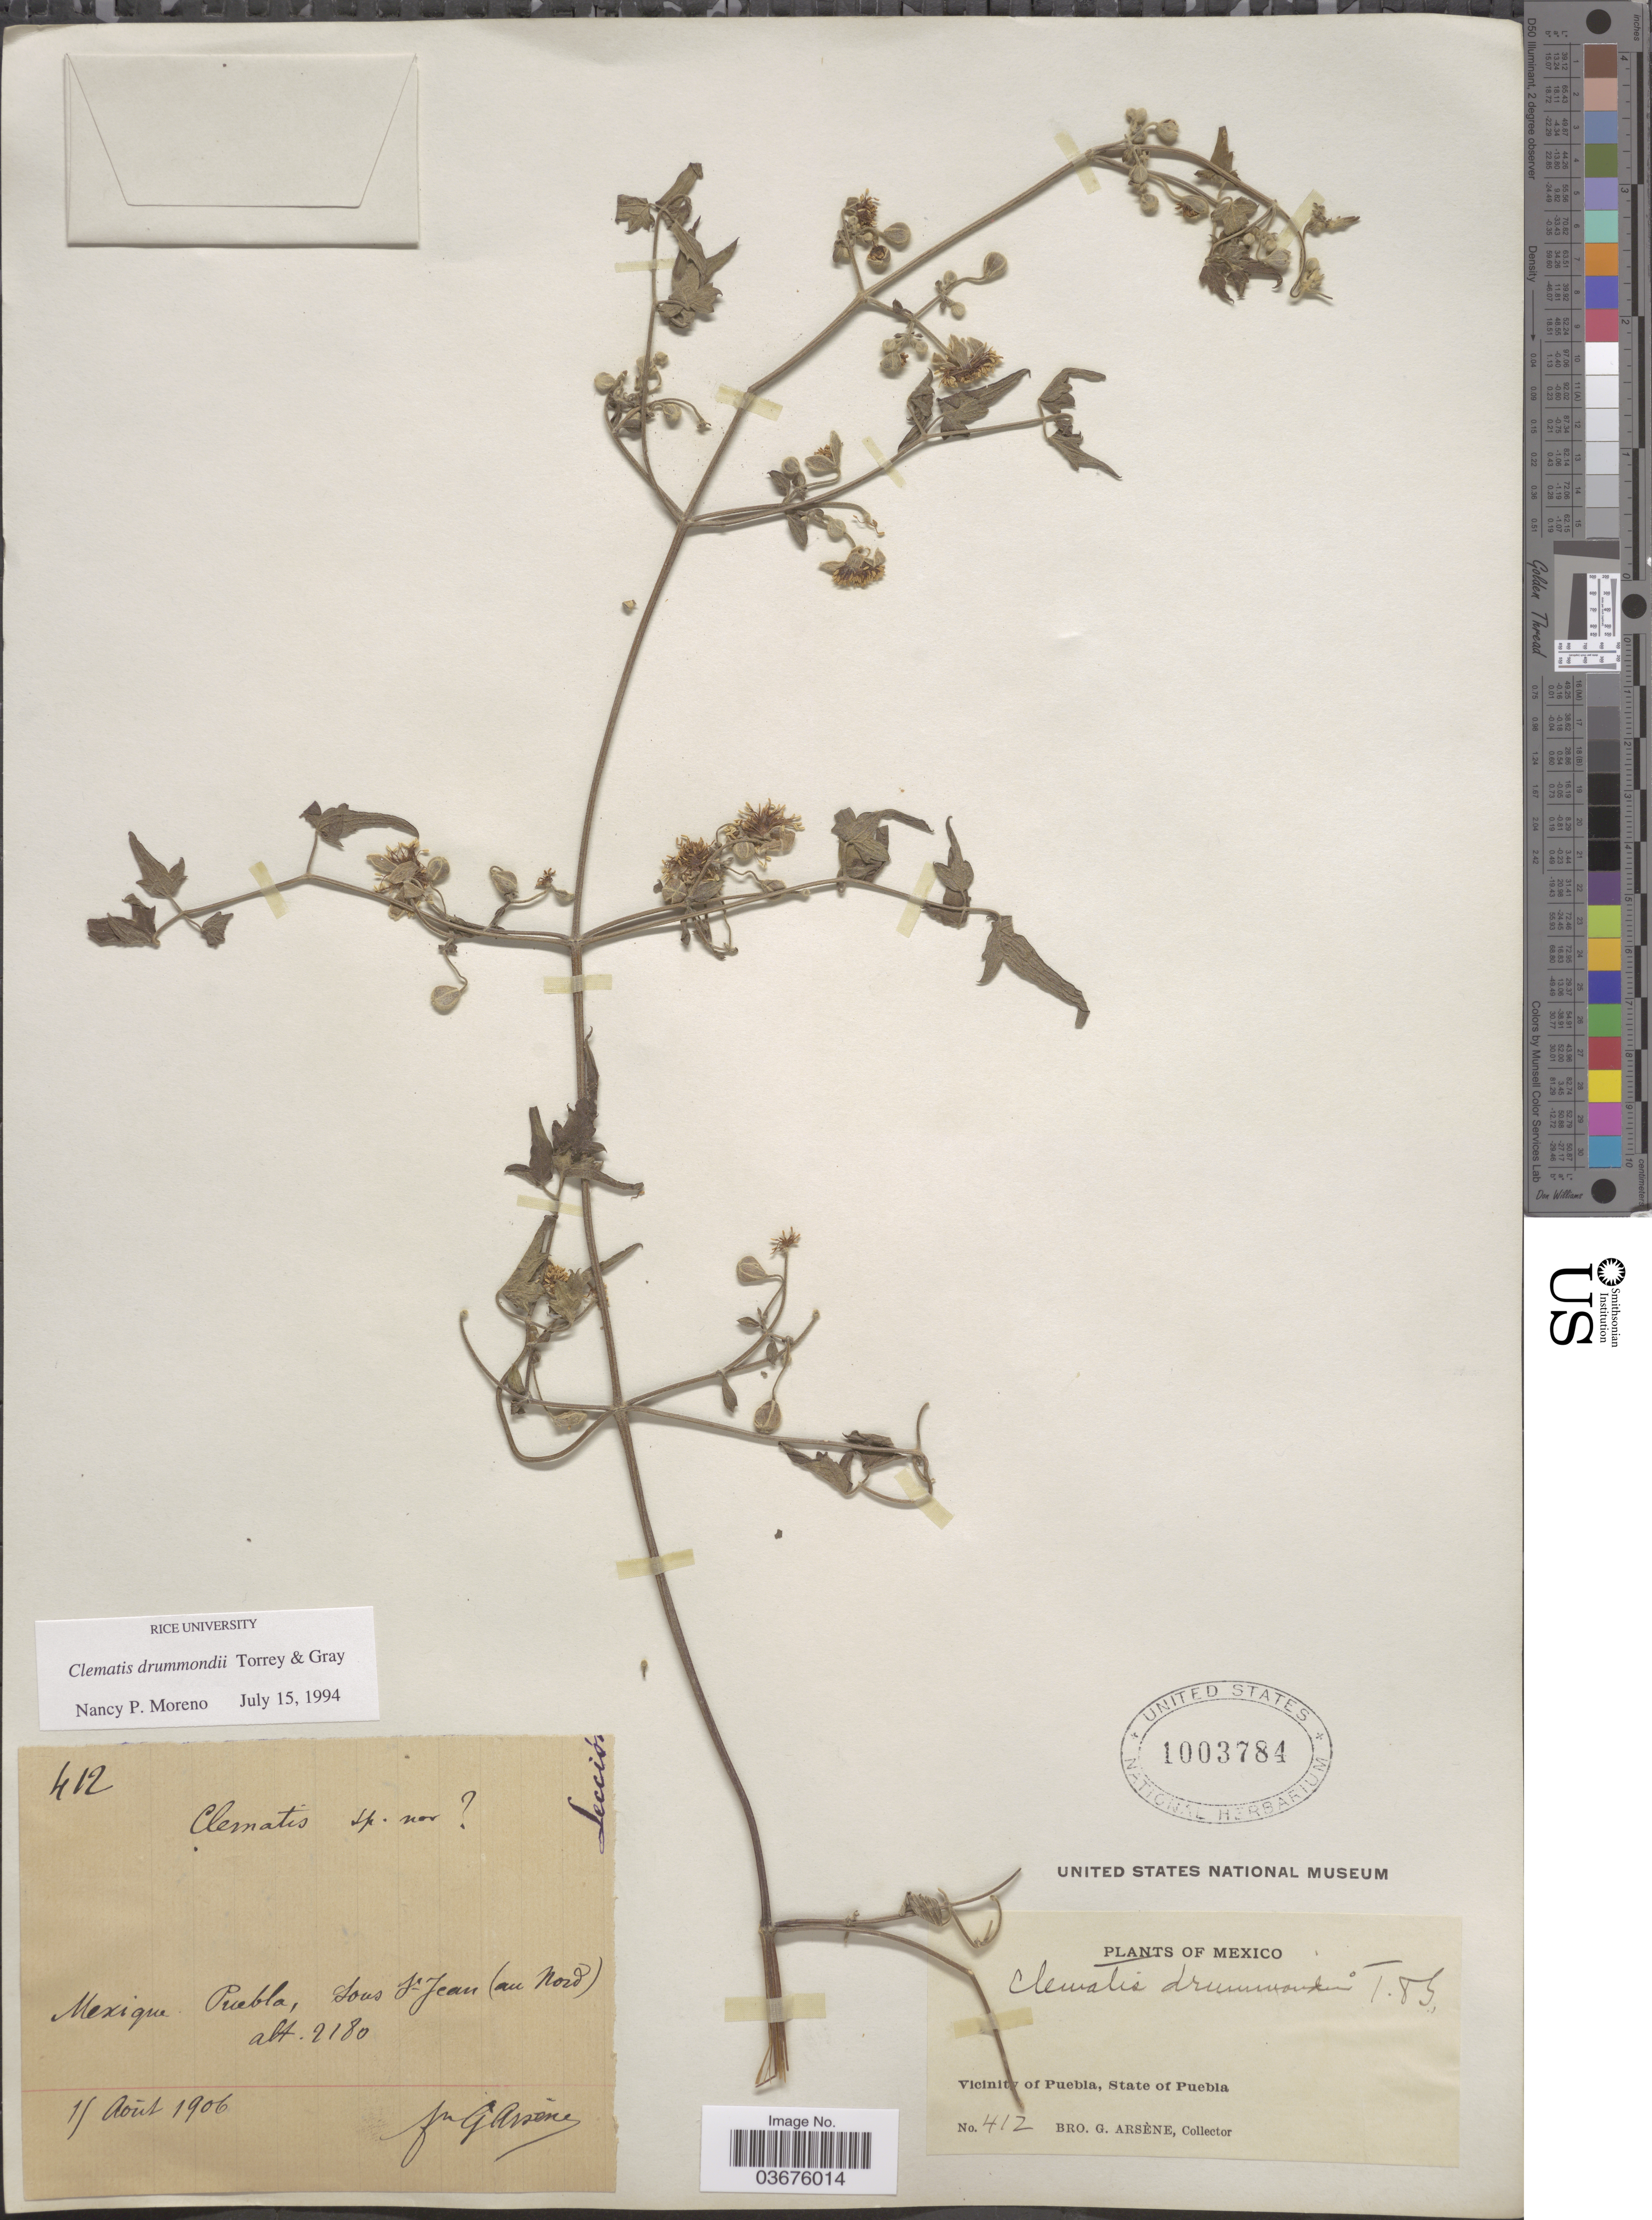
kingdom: Plantae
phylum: Tracheophyta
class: Magnoliopsida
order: Ranunculales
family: Ranunculaceae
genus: Clematis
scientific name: Clematis drummondii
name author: Torr. & A. Gray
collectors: Bro. G. Arsène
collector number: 412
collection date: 1906-08-15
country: Mexico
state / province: Puebla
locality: Vicinity of Puebla. Sous Sn Jean (au Nord).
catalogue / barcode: US 1003784